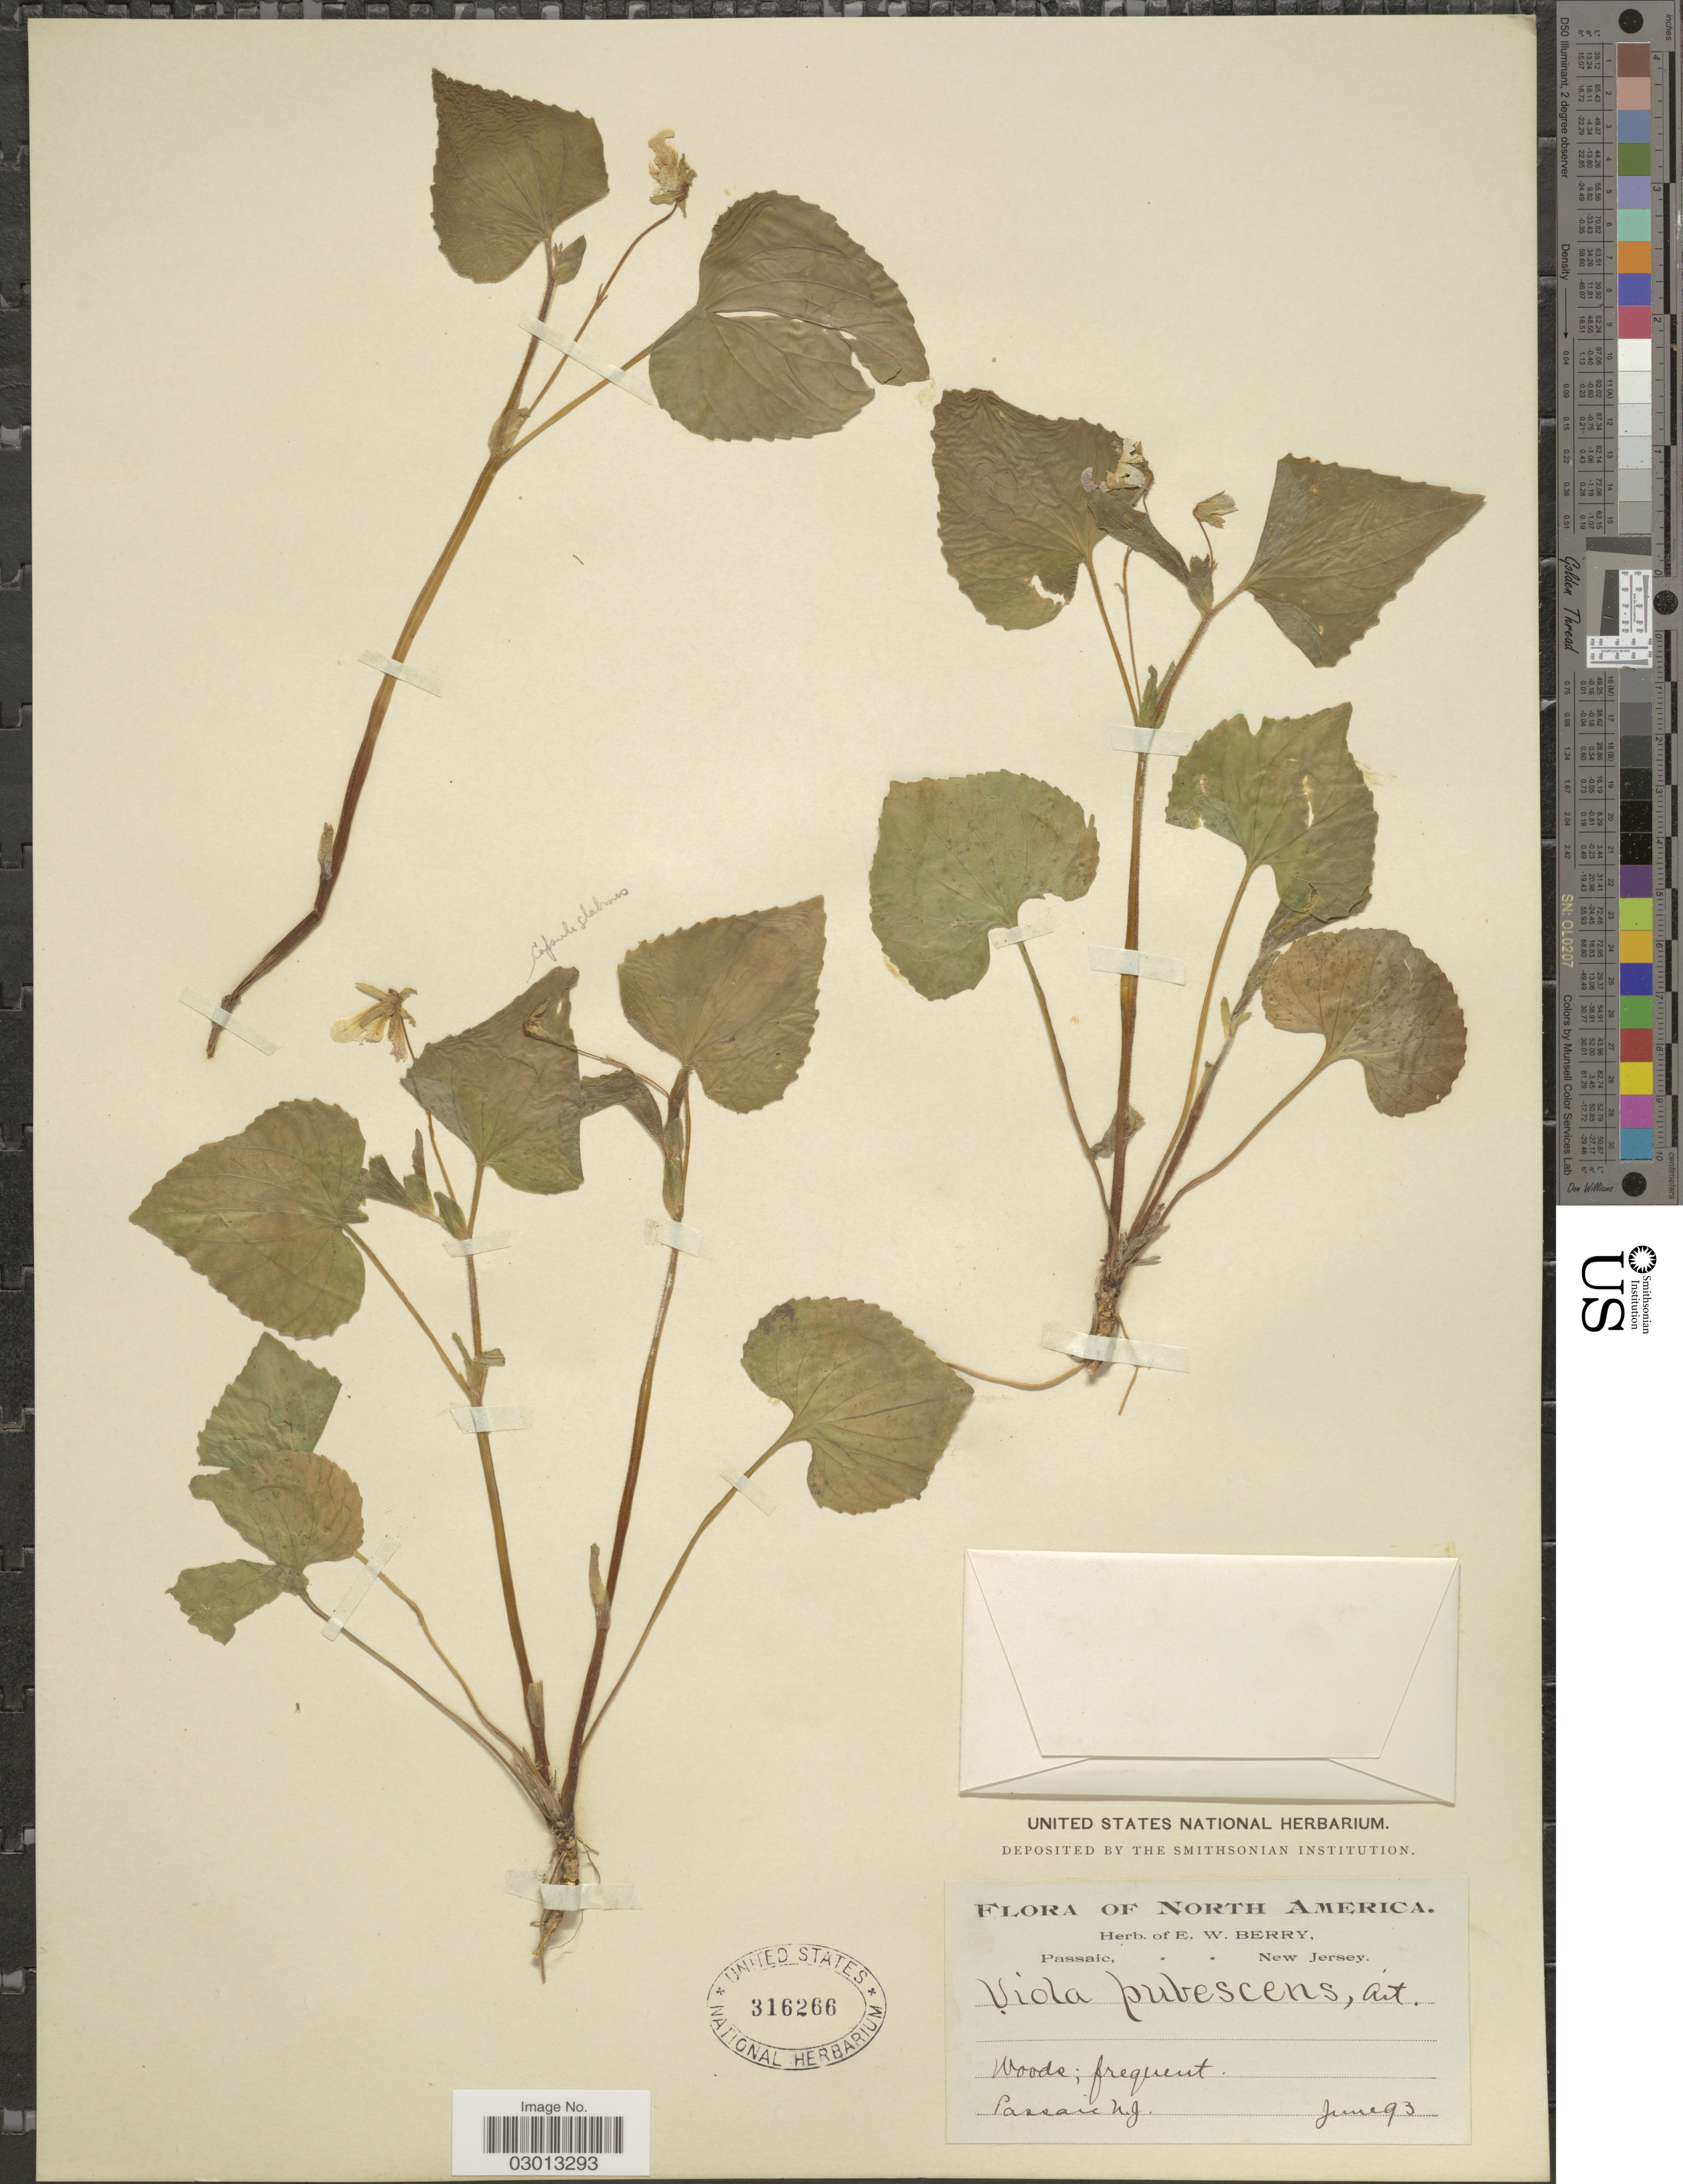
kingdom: Plantae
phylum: Tracheophyta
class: Magnoliopsida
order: Malpighiales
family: Violaceae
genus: Viola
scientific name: Viola pensylvanica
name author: Michx.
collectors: E. Berry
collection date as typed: Transcribed d/m/y: /6/93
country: United States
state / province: New Jersey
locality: Passaic.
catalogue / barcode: US 316266